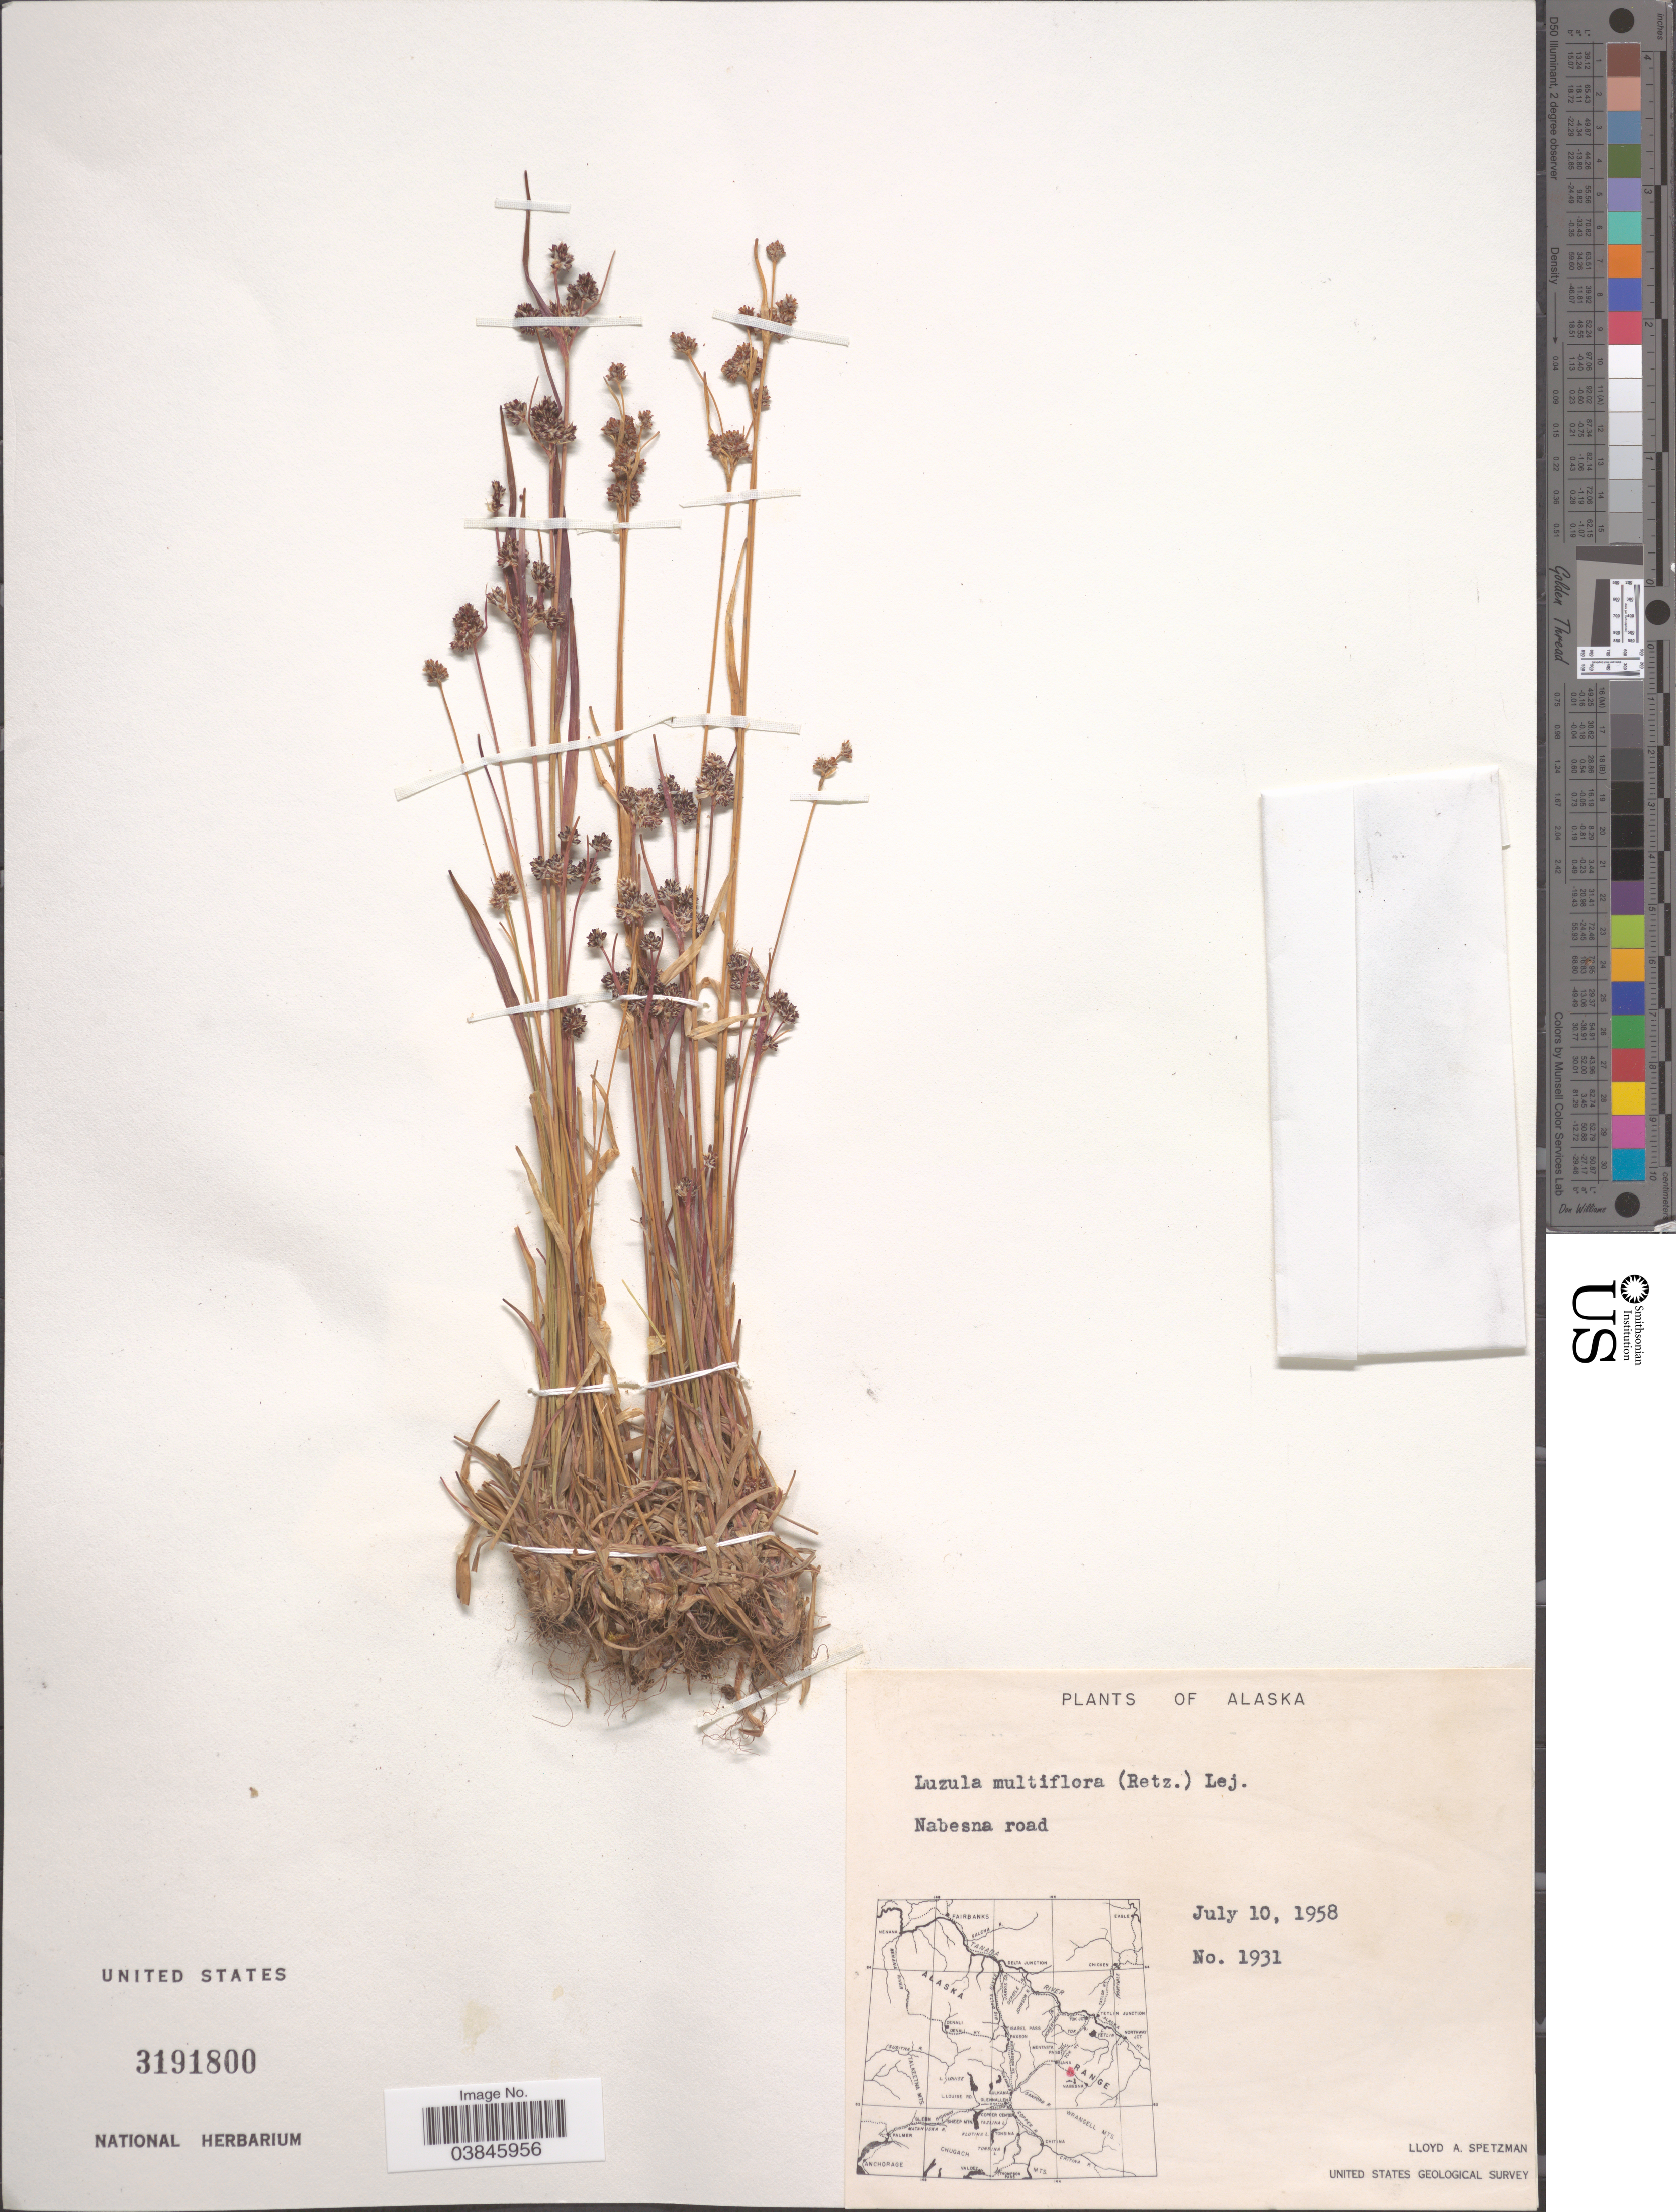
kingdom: Plantae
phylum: Tracheophyta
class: Liliopsida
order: Poales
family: Juncaceae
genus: Luzula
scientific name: Luzula multiflora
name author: (Ehrh.) Lej.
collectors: L. Spetzman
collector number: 1931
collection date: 1958-07-10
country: United States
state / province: Alaska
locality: Nabesna road.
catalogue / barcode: US 3191800